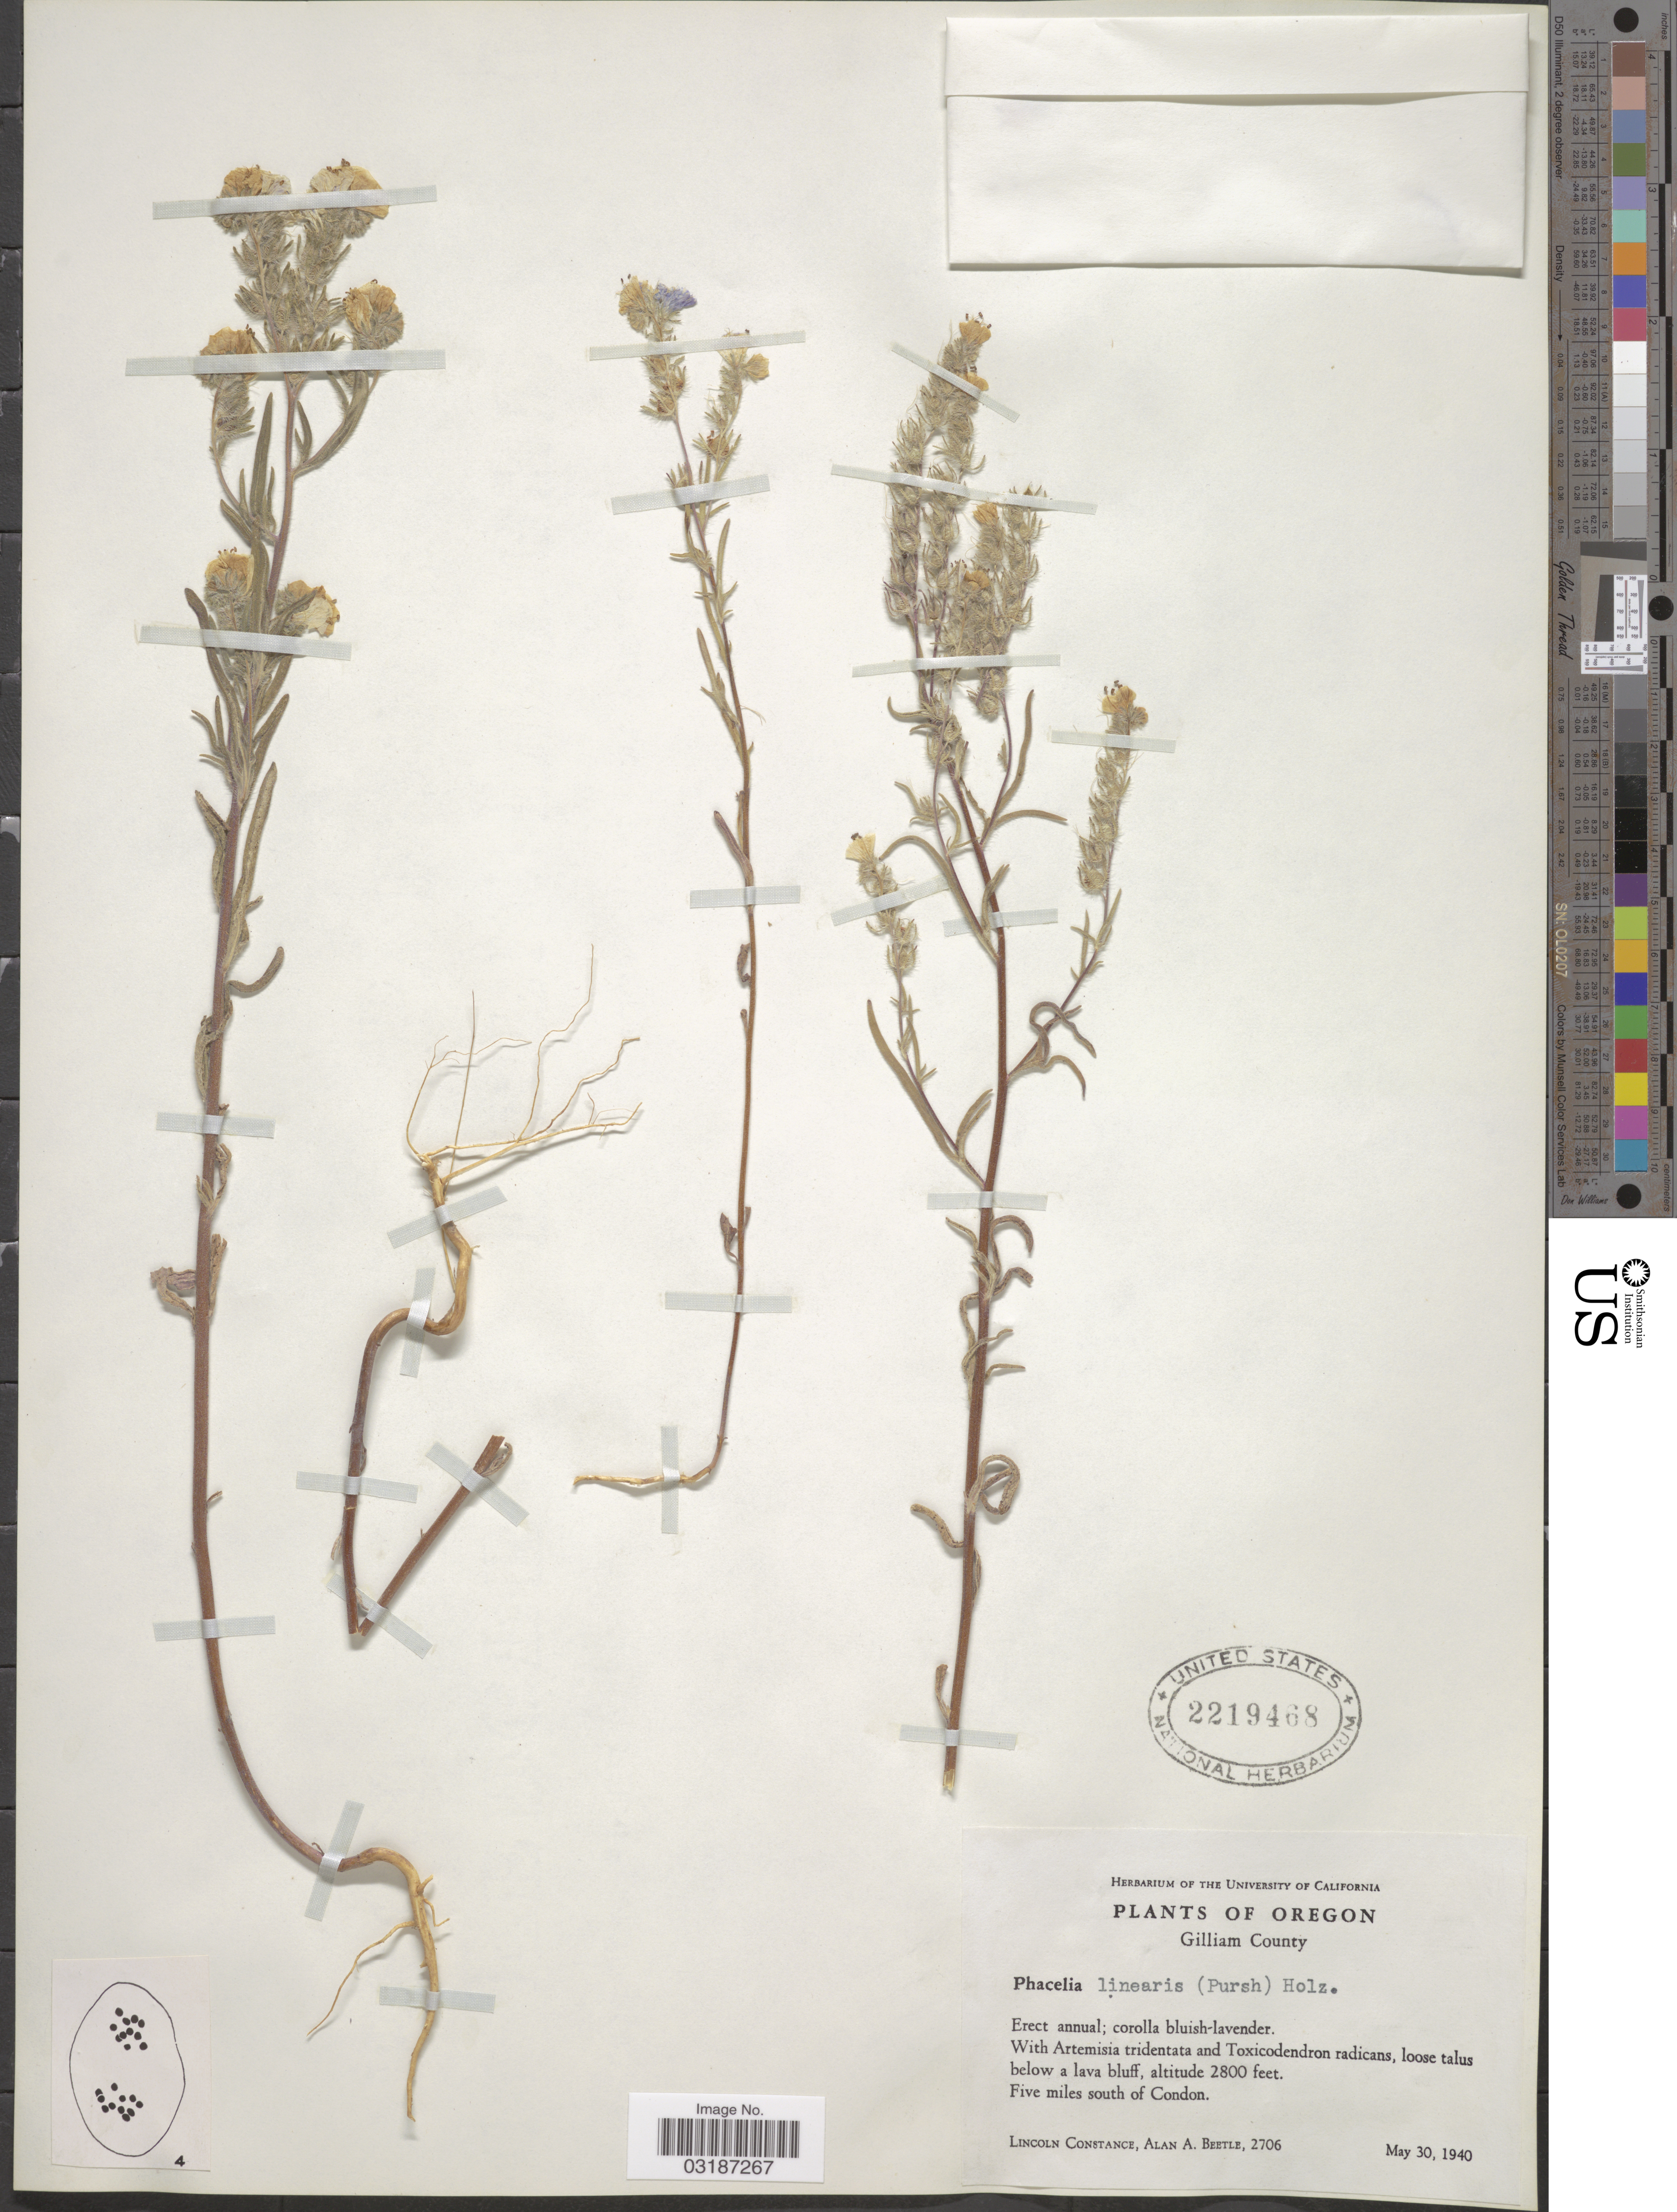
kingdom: Plantae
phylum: Tracheophyta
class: Magnoliopsida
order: Boraginales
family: Hydrophyllaceae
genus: Phacelia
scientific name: Phacelia linearis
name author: (Pursh) Holz.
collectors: L. Constance & A. A. Beetle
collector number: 2706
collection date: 1940-05-30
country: United States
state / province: Oregon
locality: Gilliam County. Five miles south of Condon.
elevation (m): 853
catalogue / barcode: US 2219468